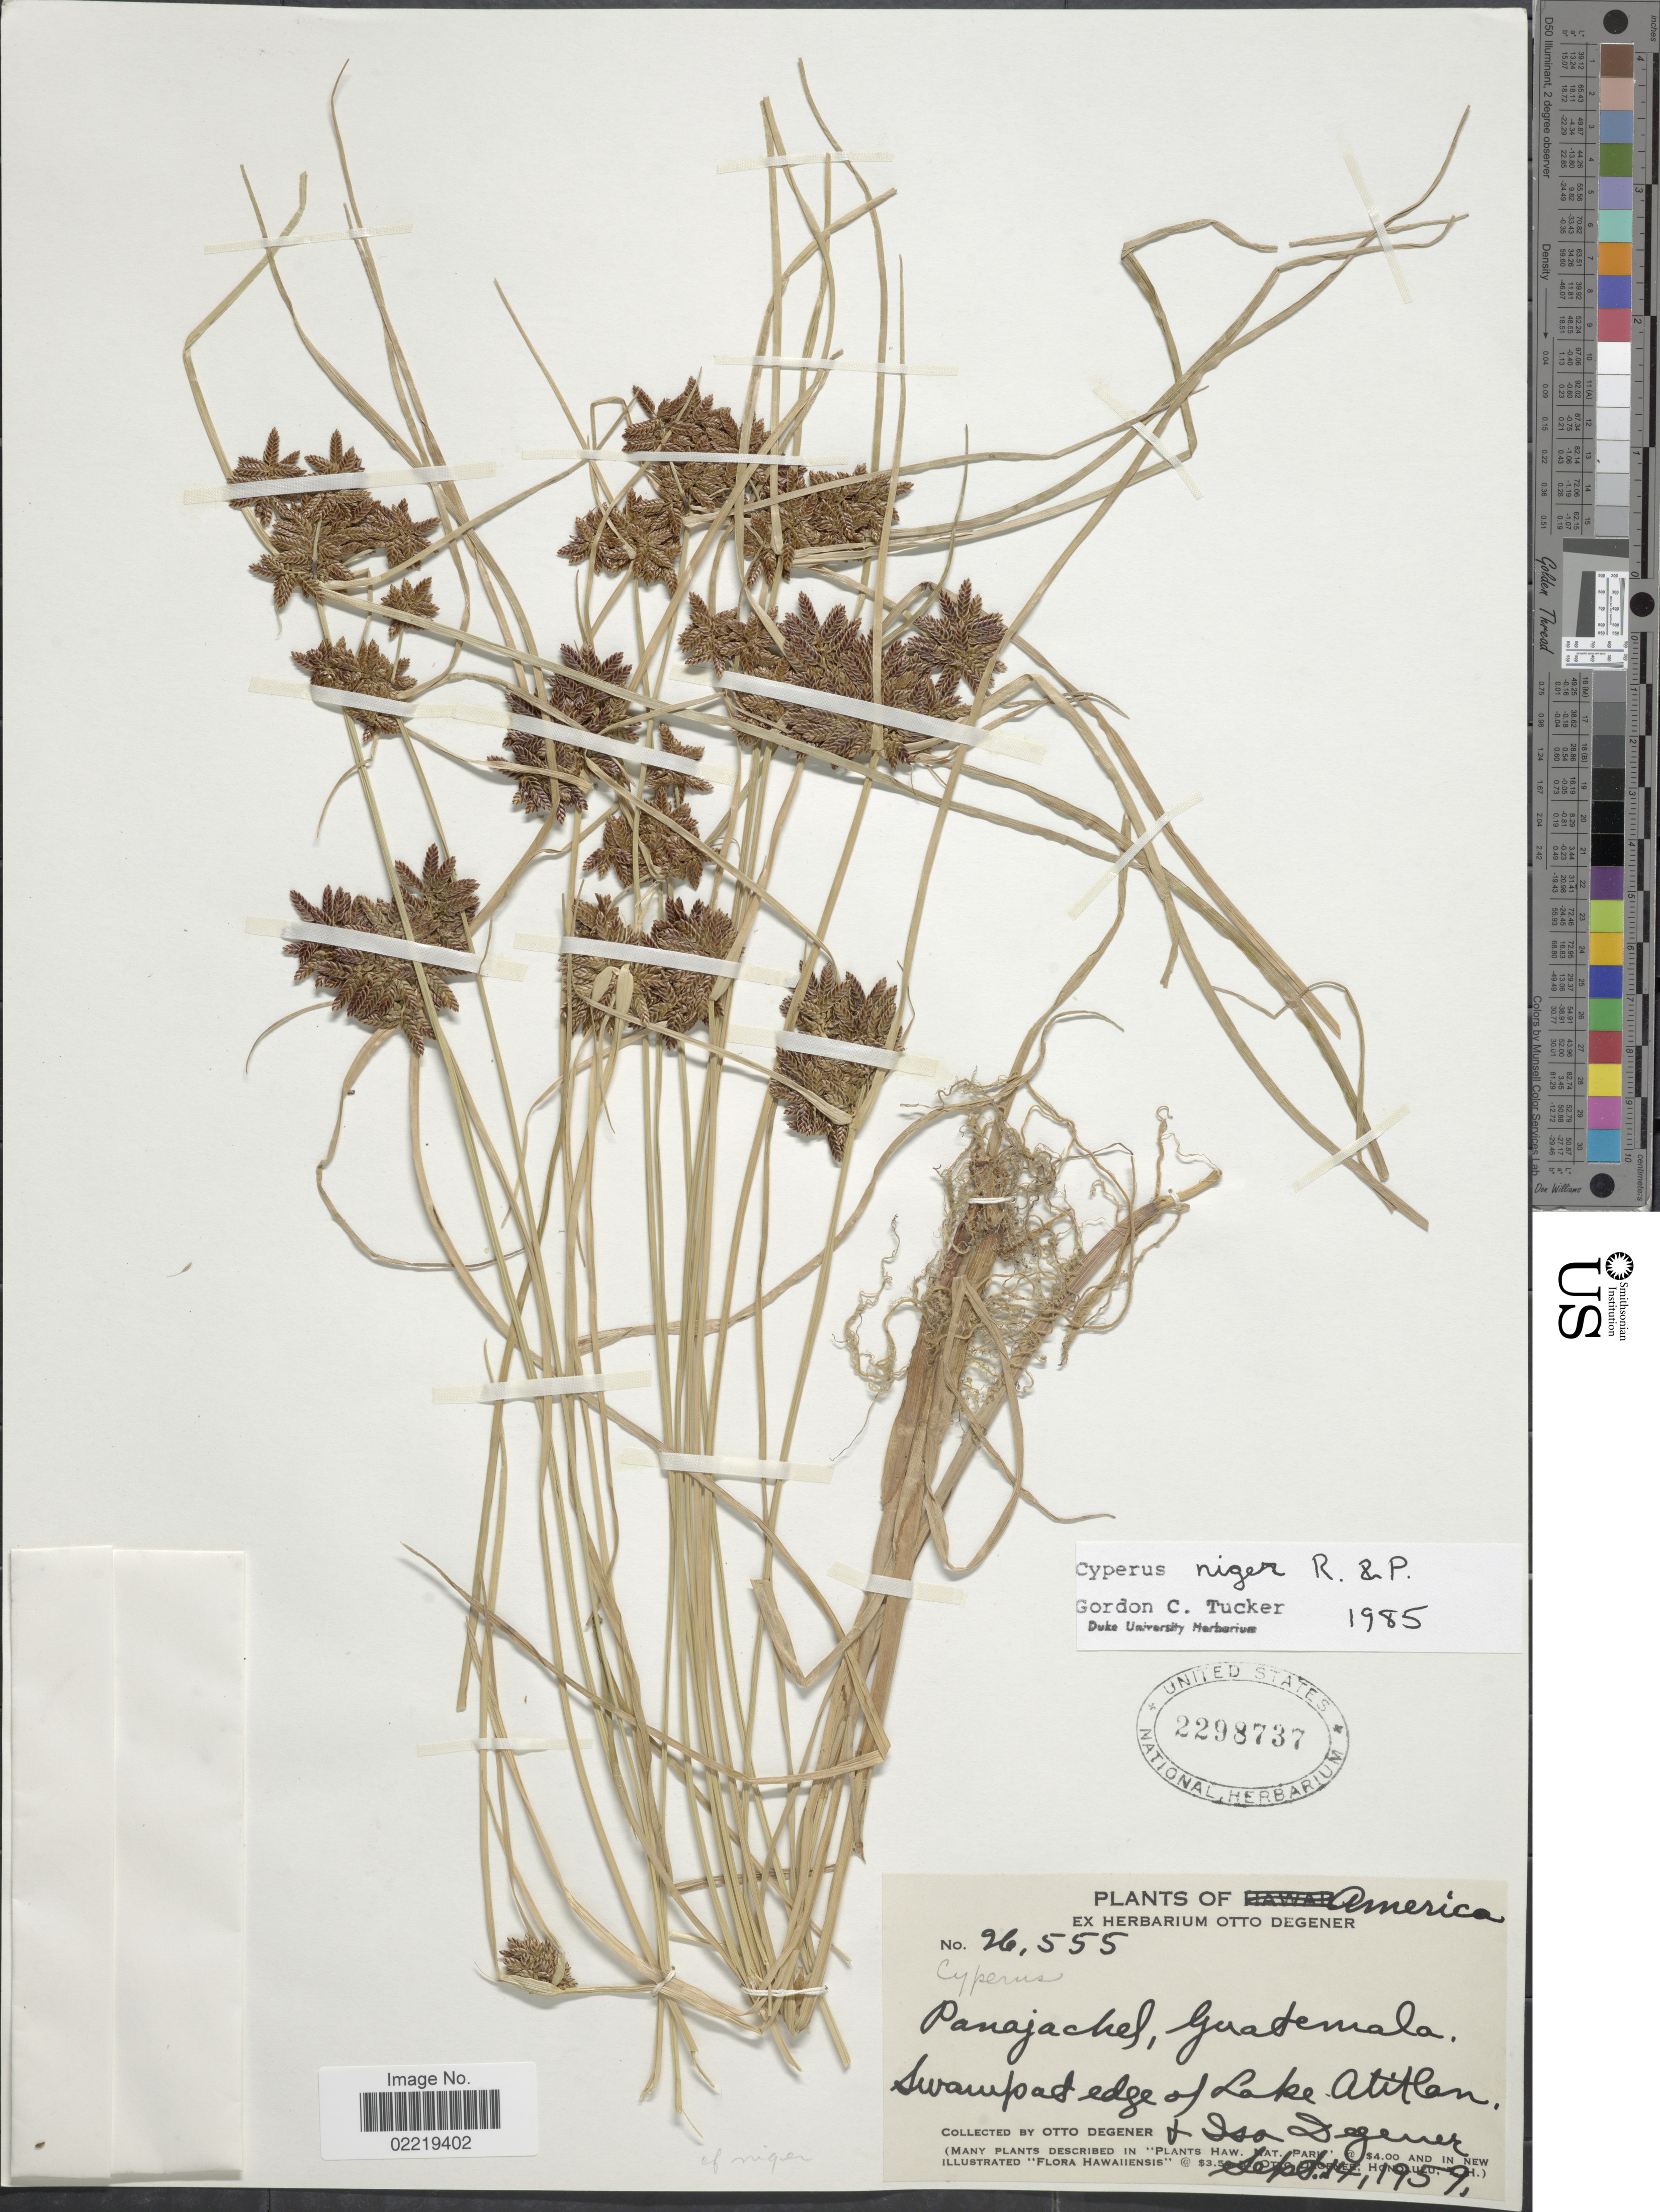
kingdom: Plantae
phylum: Tracheophyta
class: Liliopsida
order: Poales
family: Cyperaceae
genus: Cyperus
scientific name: Cyperus niger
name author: Ruiz & Pav.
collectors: O. Degener & I. Degener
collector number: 26555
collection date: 1959-09-14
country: Guatemala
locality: Panajachef, Guatemala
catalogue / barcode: US 2298737